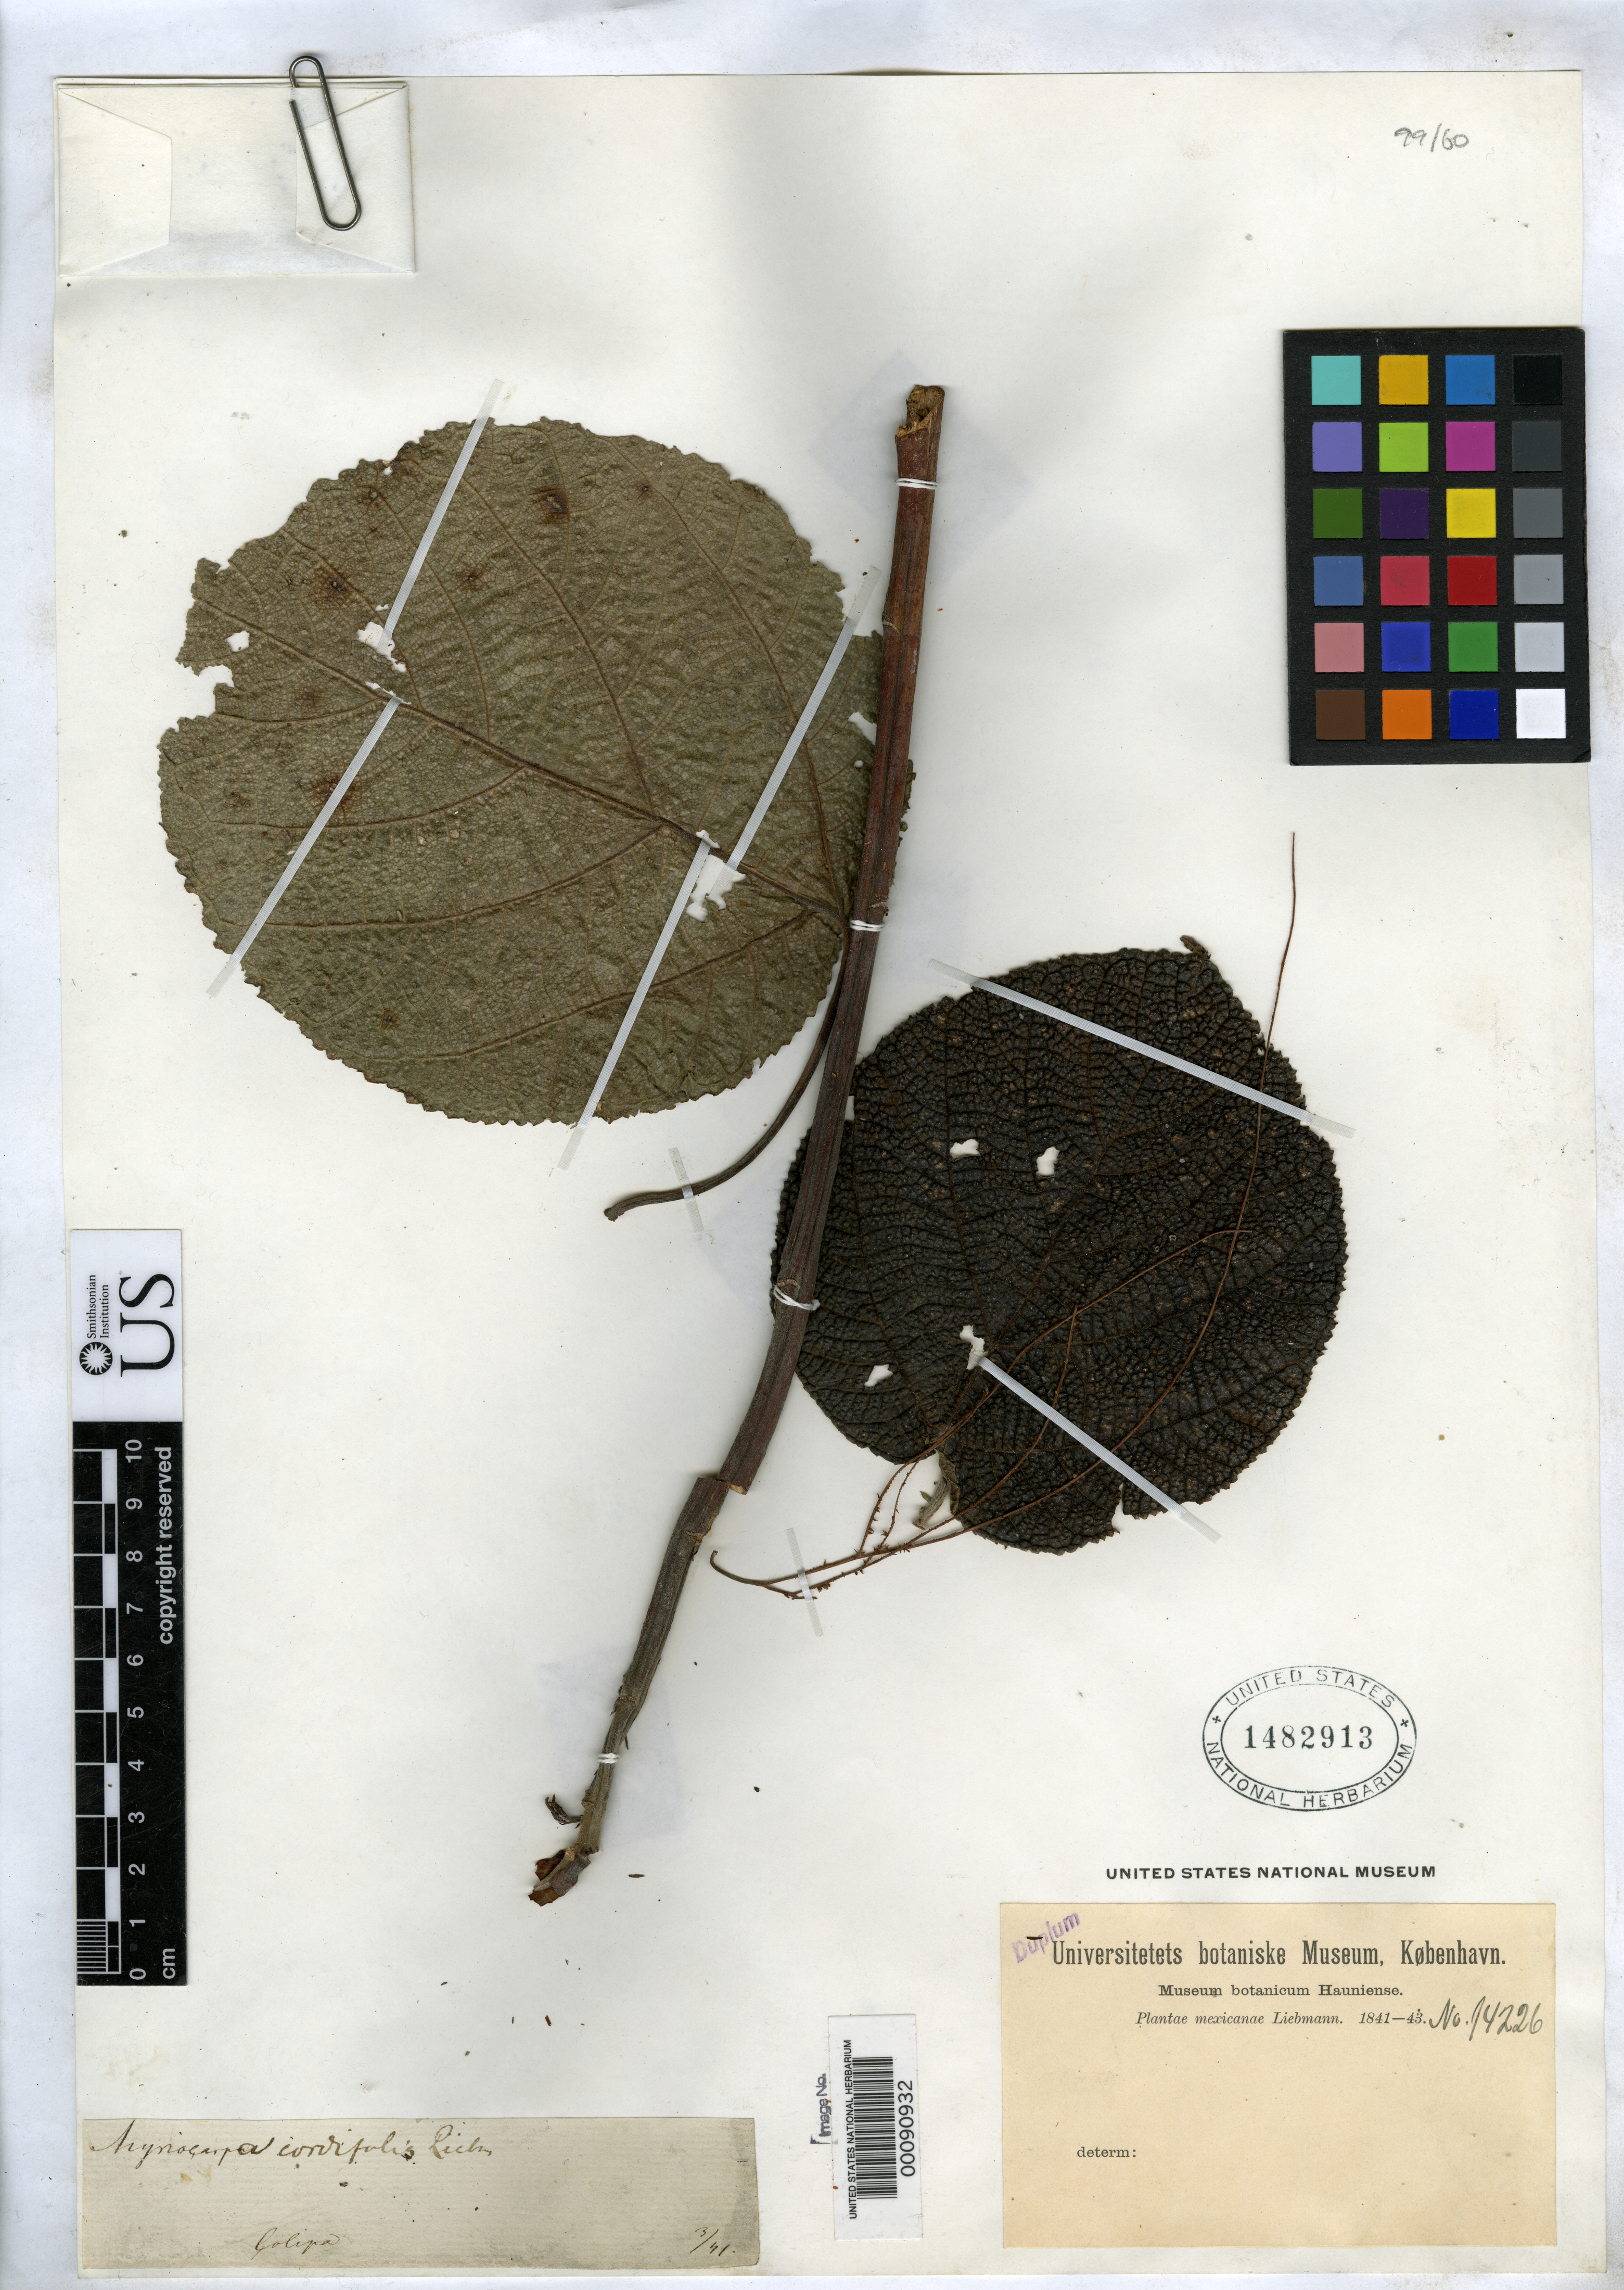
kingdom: Plantae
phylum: Tracheophyta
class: Magnoliopsida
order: Rosales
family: Urticaceae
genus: Myriocarpa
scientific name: Myriocarpa cordifolia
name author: Liebm.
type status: Isotype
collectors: F. M. Liebmann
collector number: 14226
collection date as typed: Mar 1841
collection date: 1841-03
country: Mexico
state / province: Veracruz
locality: Colipa.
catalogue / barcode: US 1482913